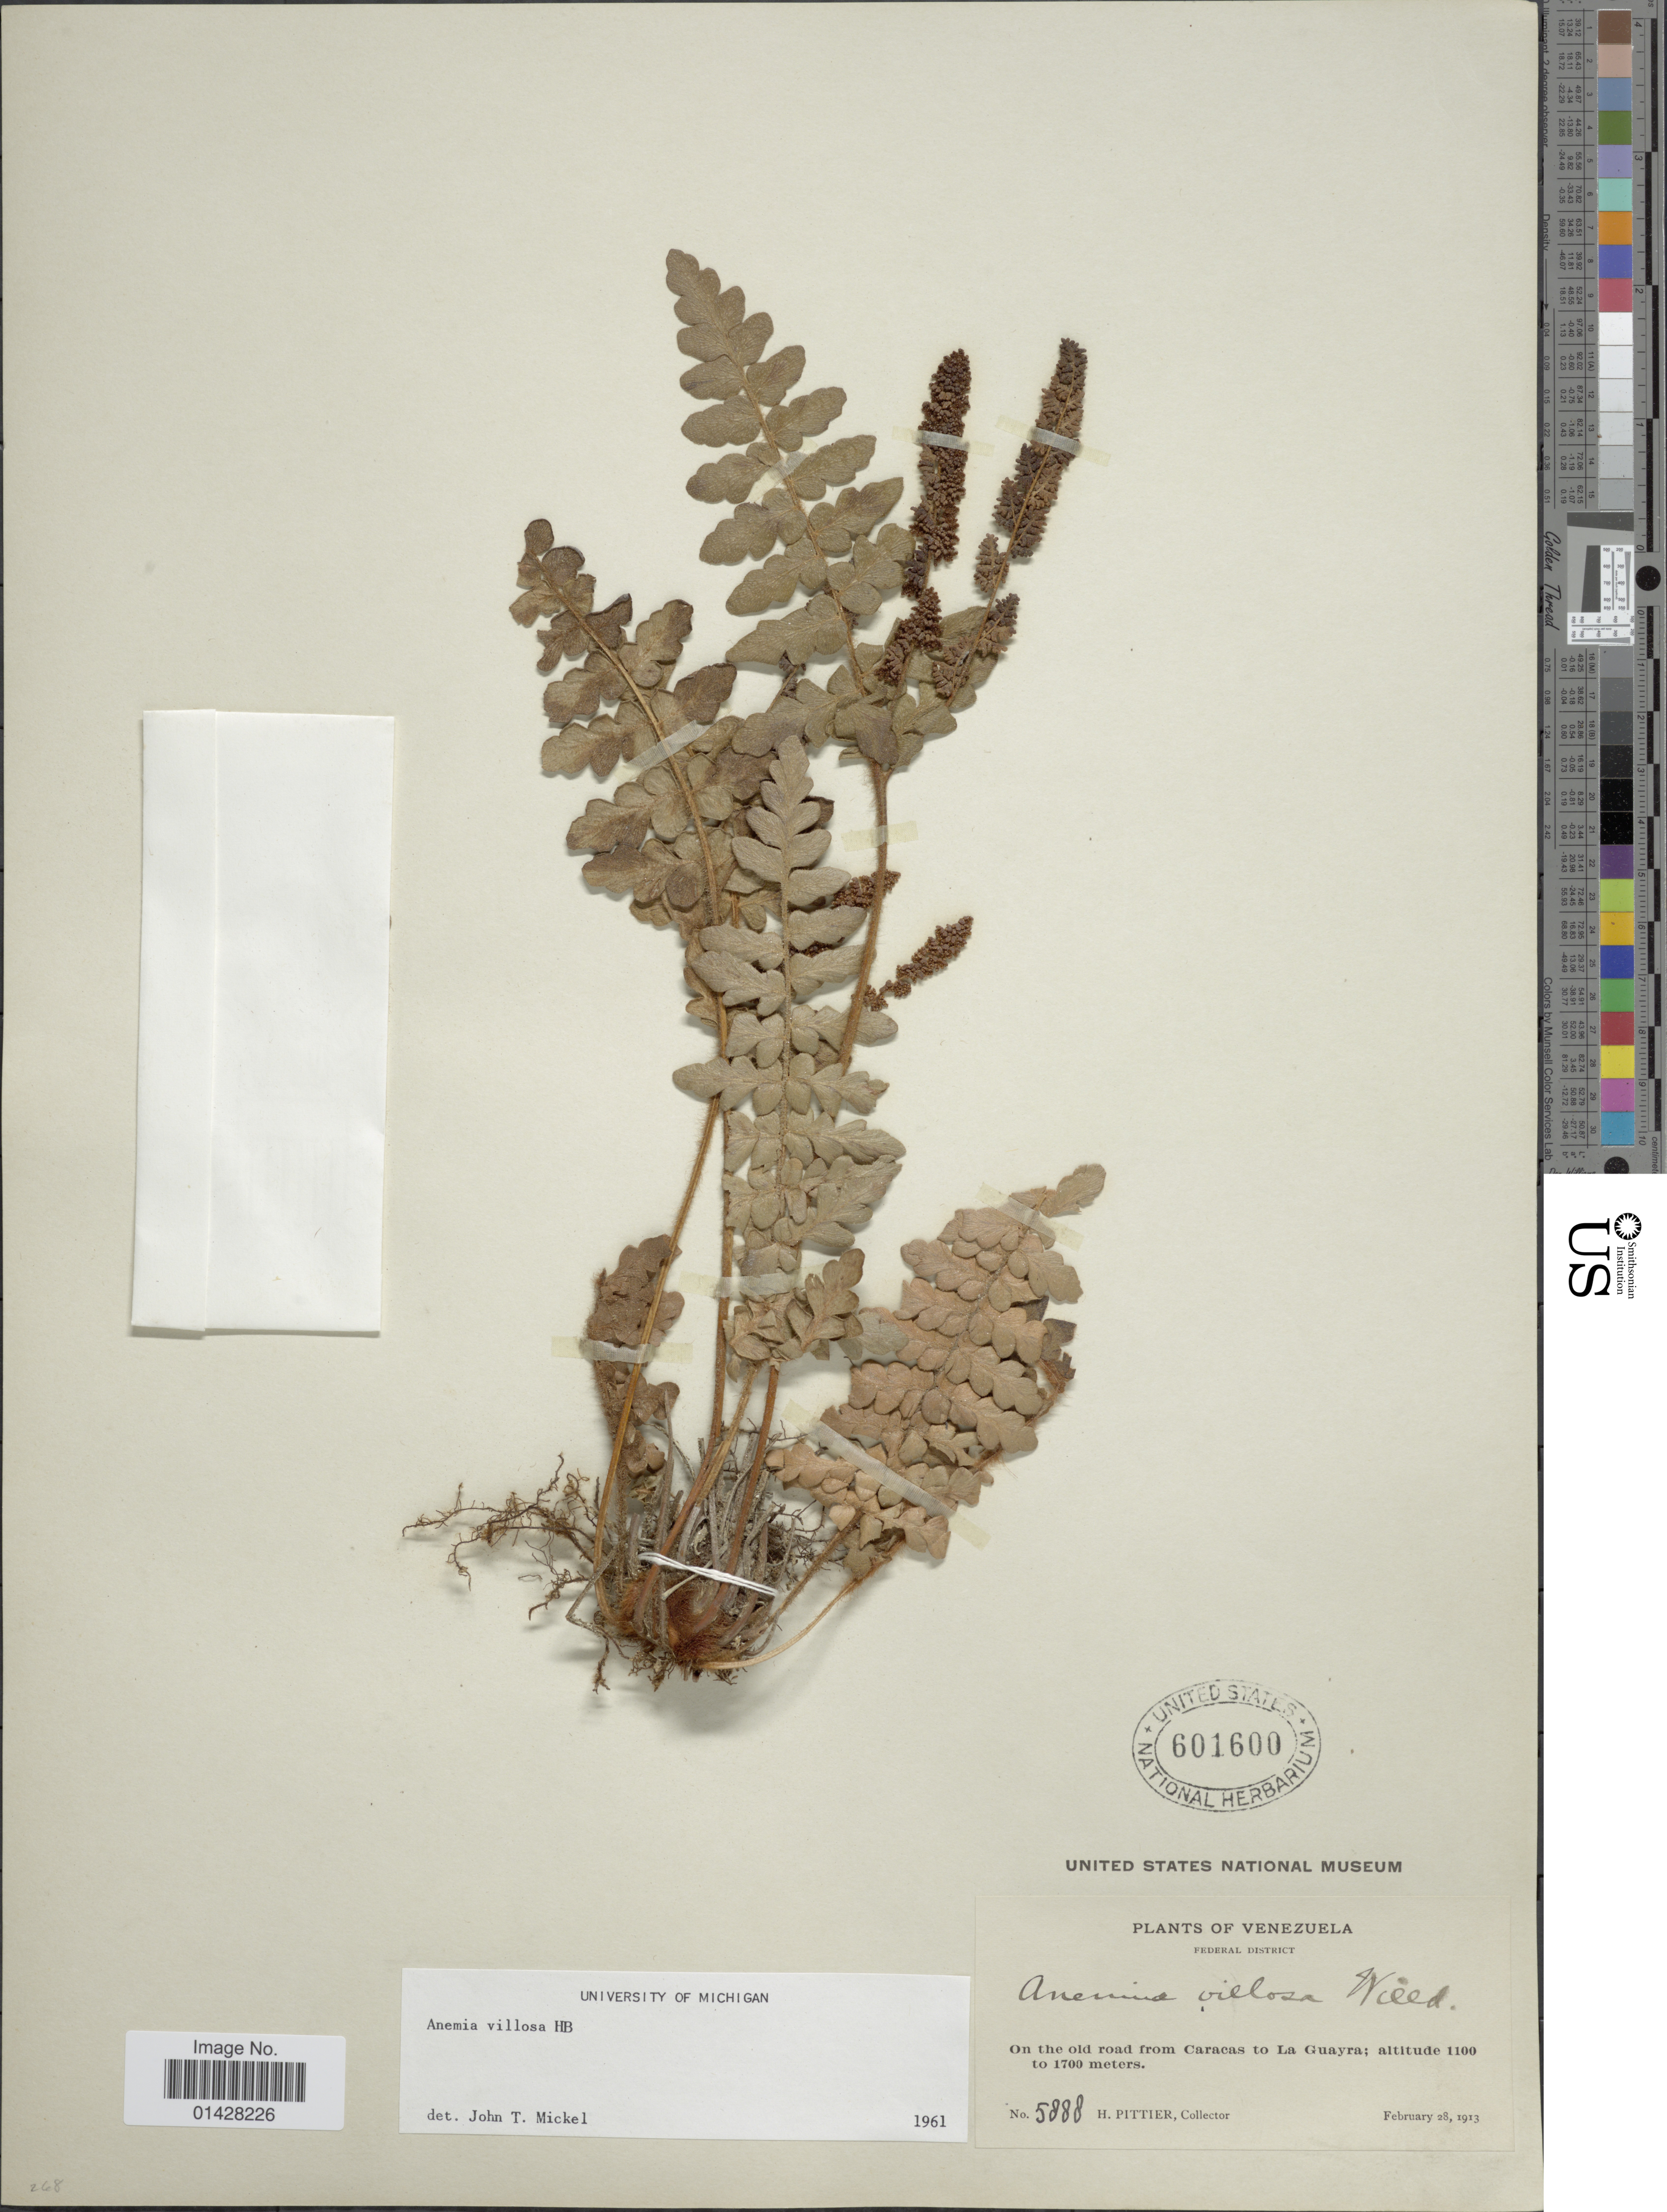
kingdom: Plantae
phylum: Tracheophyta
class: Polypodiopsida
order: Schizaeales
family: Anemiaceae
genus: Anemia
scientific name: Anemia villosa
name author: Humb. & Bonpl. ex Willd.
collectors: H. F. Pittier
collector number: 5888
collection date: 1913-02-28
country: Venezuela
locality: Federal District. On the old road from Caracas to La Guayra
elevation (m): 1100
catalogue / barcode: US 601600